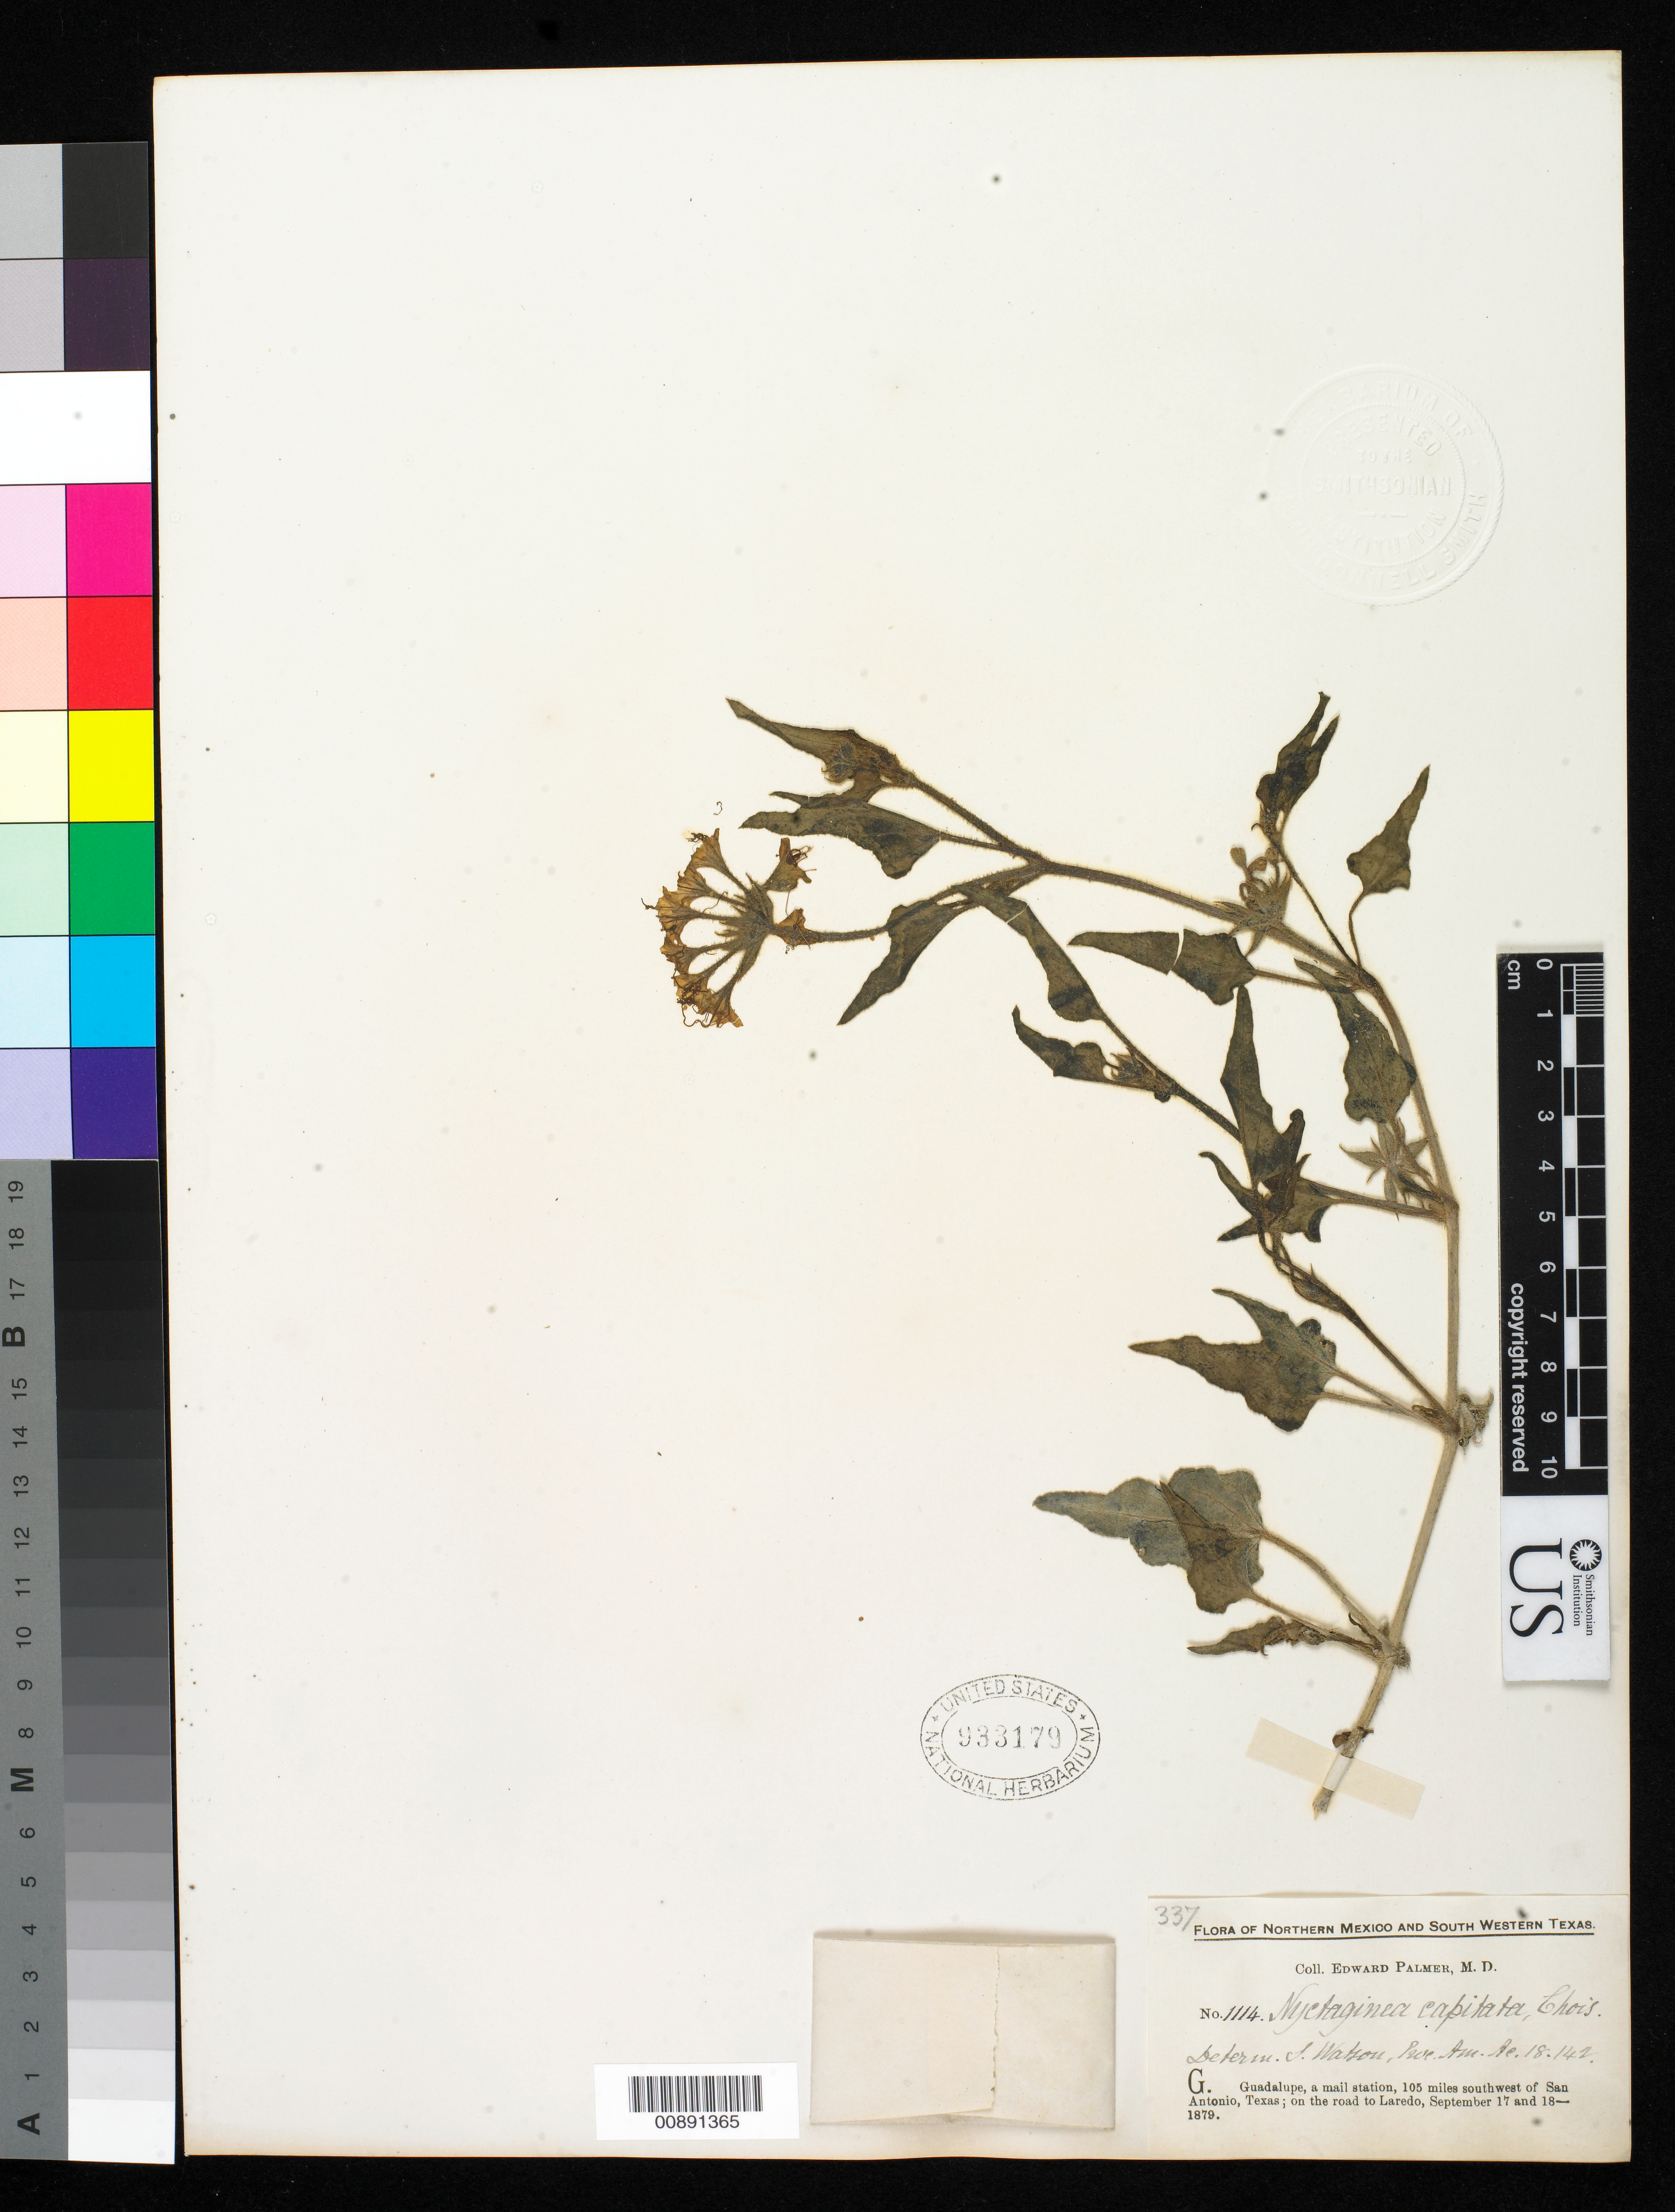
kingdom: Plantae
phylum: Tracheophyta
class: Magnoliopsida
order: Caryophyllales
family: Nyctaginaceae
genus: Nyctaginia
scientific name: Nyctaginia capitata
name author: Choisy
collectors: E. Palmer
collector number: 1114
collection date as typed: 17 Sep 1879 to 18 Sep 1879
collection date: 1879-09-17/1879-09-18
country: United States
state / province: Texas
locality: G. Guadalupe, a mail station, 105 miles southwest of San Antonio, Texas; on the road to Laredo.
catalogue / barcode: US 933179